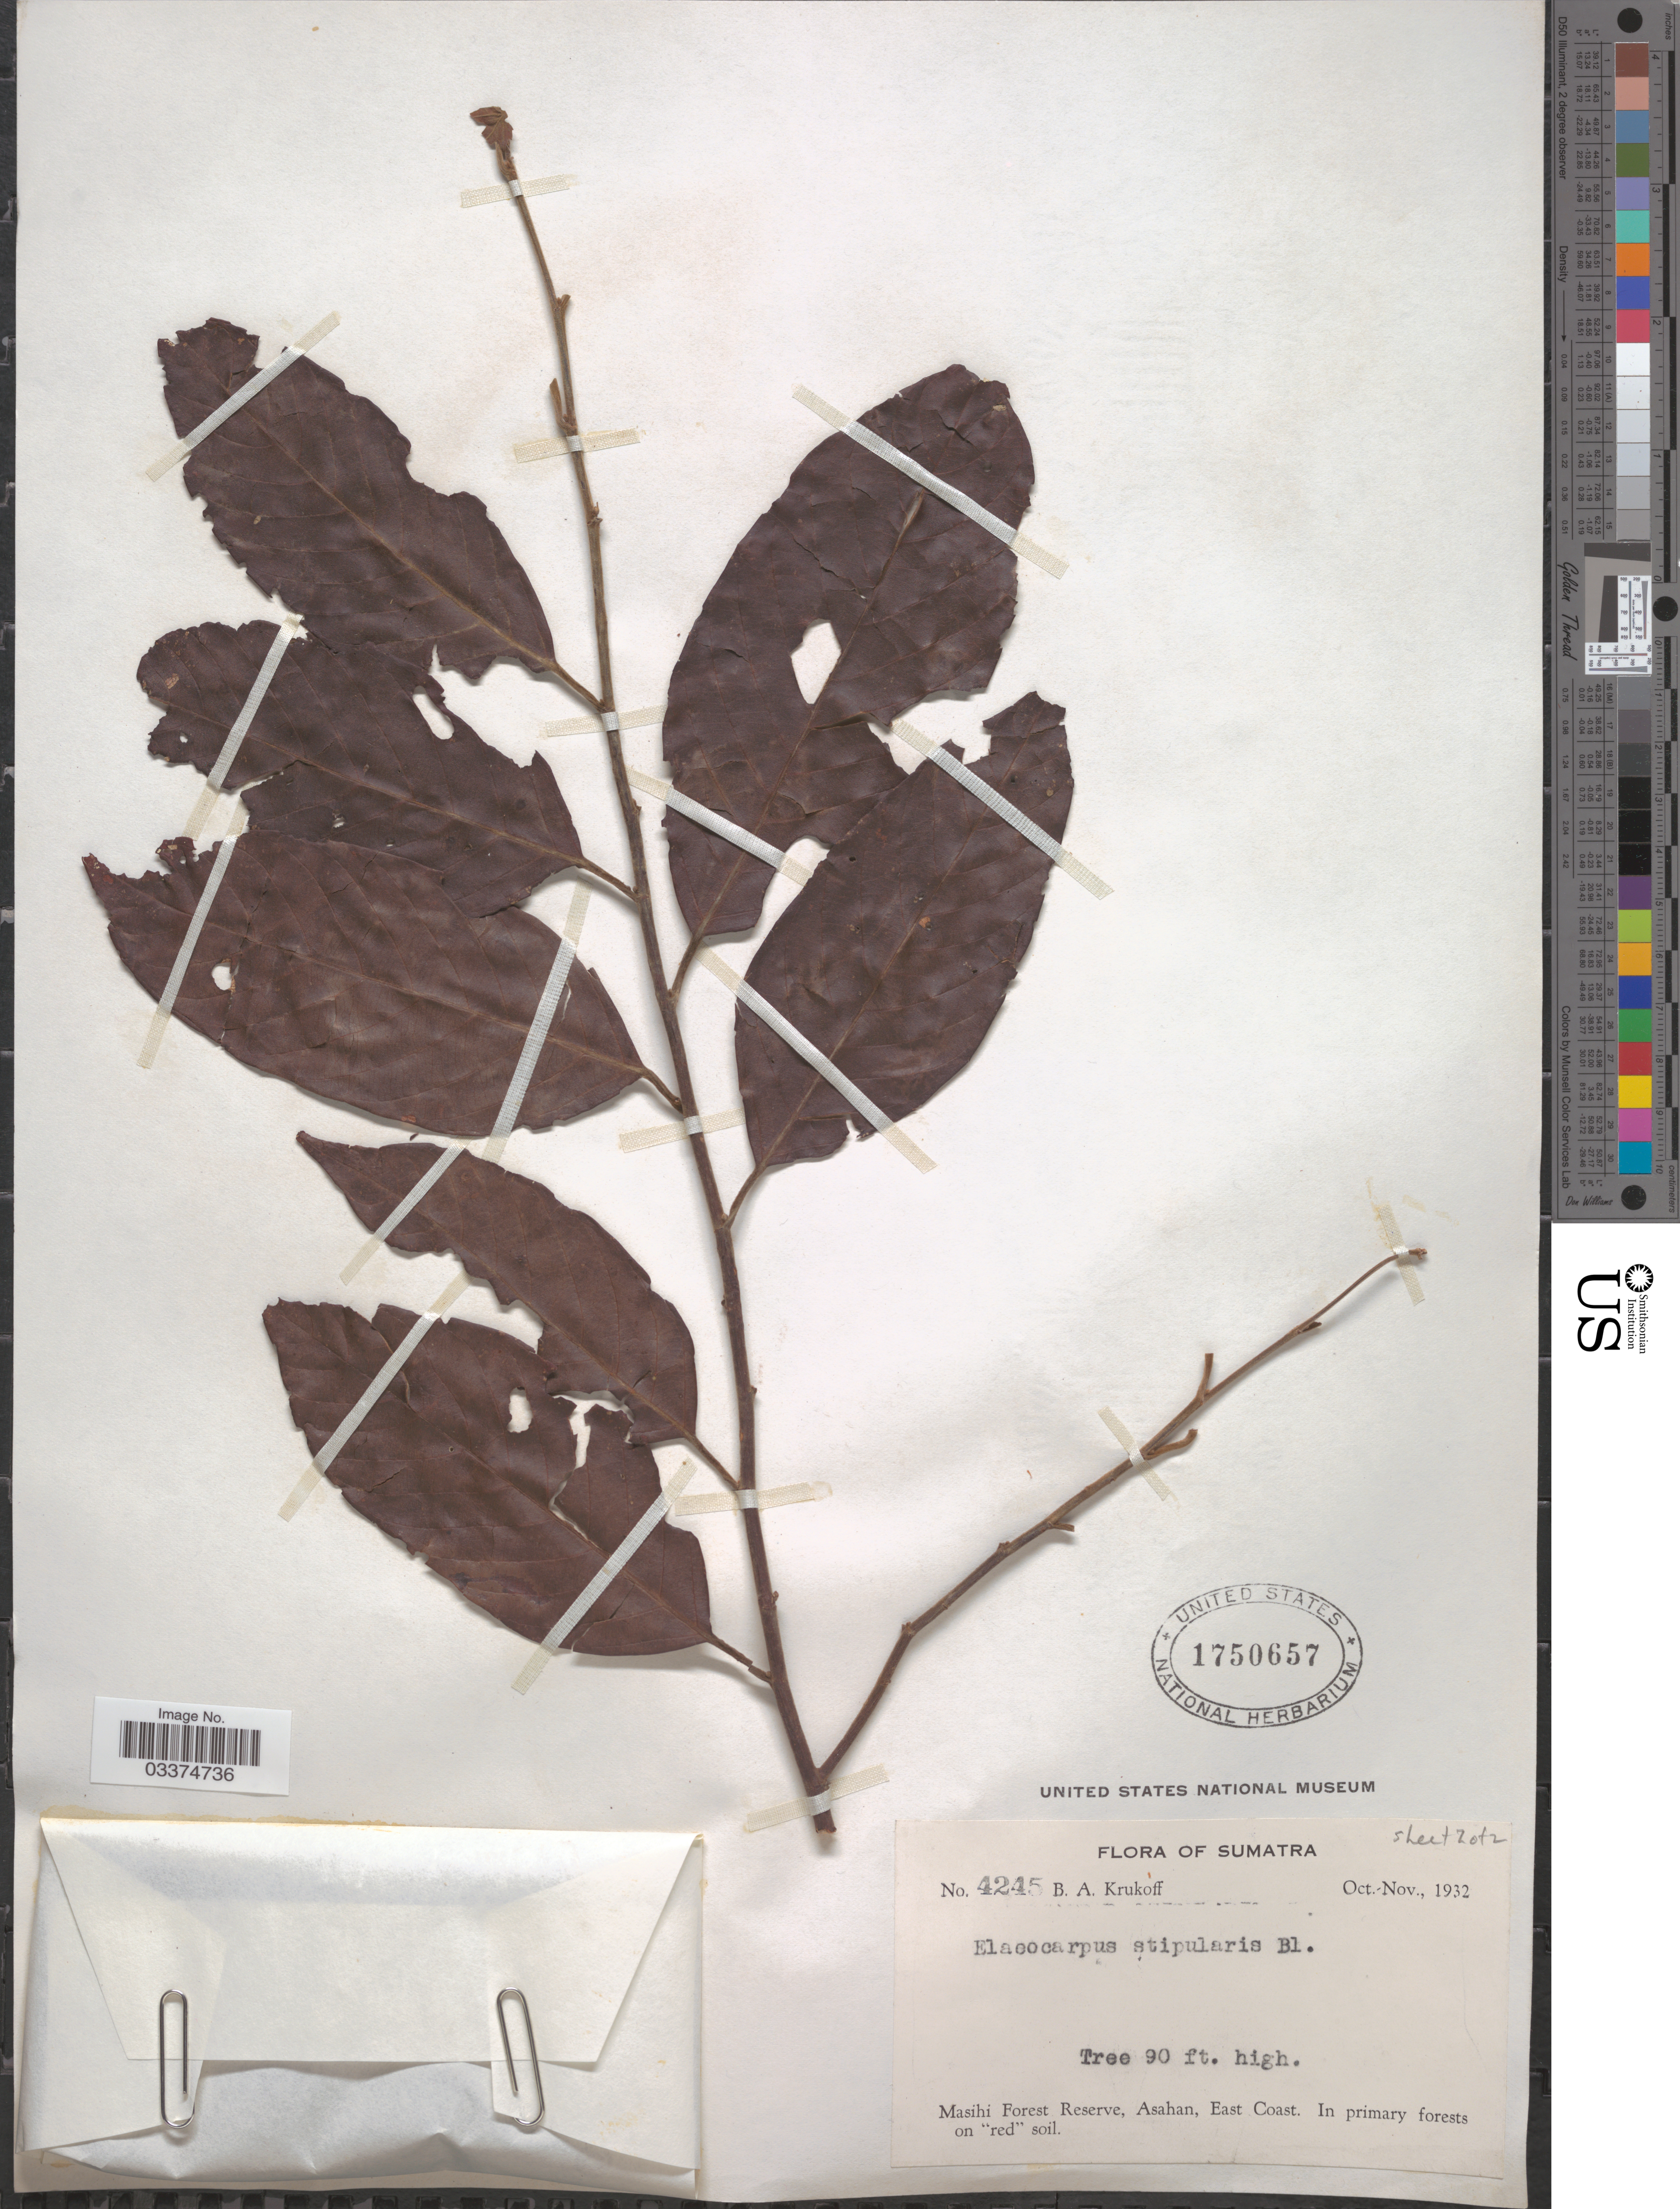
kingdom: Plantae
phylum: Tracheophyta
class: Magnoliopsida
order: Oxalidales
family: Elaeocarpaceae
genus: Elaeocarpus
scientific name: Elaeocarpus stipularis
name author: Blume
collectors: B. A. Krukoff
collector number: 4245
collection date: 1932-10/1932-11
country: Indonesia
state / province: Sumatra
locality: Masihi Forest Reserve, Asahan, East Coast.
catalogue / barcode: US 1750657